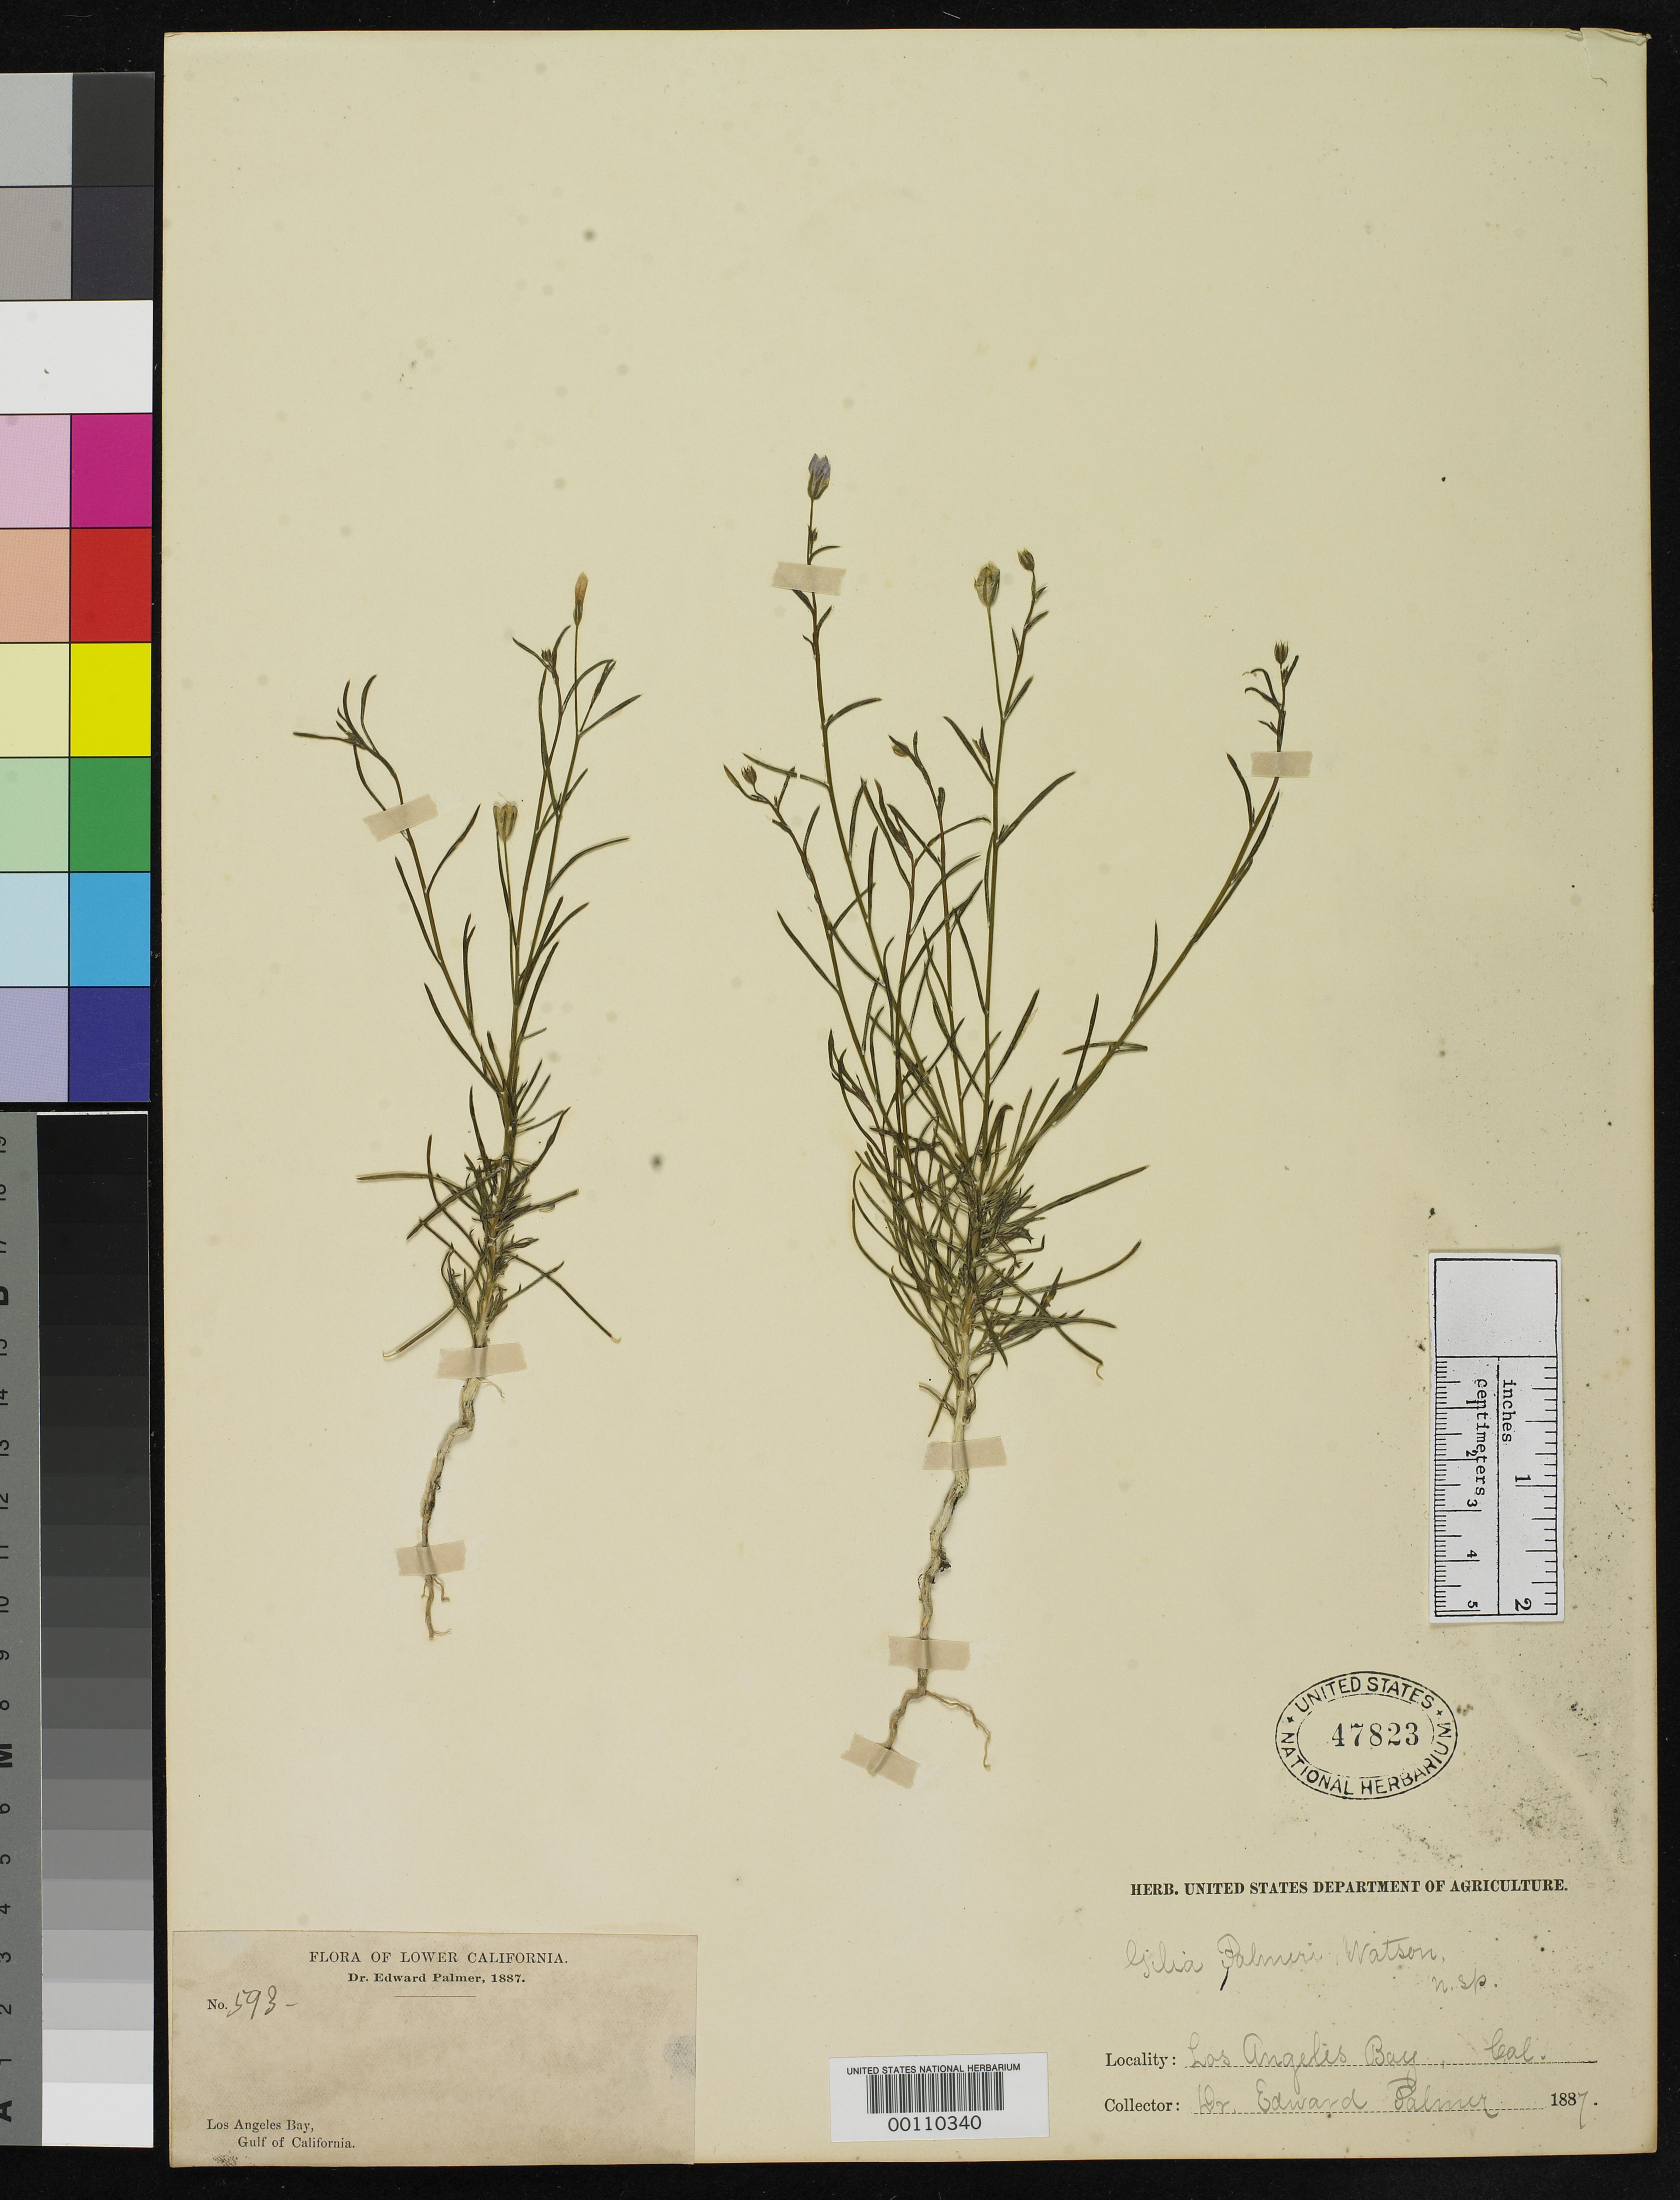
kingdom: Plantae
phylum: Tracheophyta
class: Magnoliopsida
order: Ericales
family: Polemoniaceae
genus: Gilia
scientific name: Gilia palmeri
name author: S. Watson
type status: Type Collection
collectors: E. Palmer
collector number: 593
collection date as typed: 1887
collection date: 1887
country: Mexico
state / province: Baja California Norte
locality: Near Los Angeles Bay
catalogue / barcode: US 47823